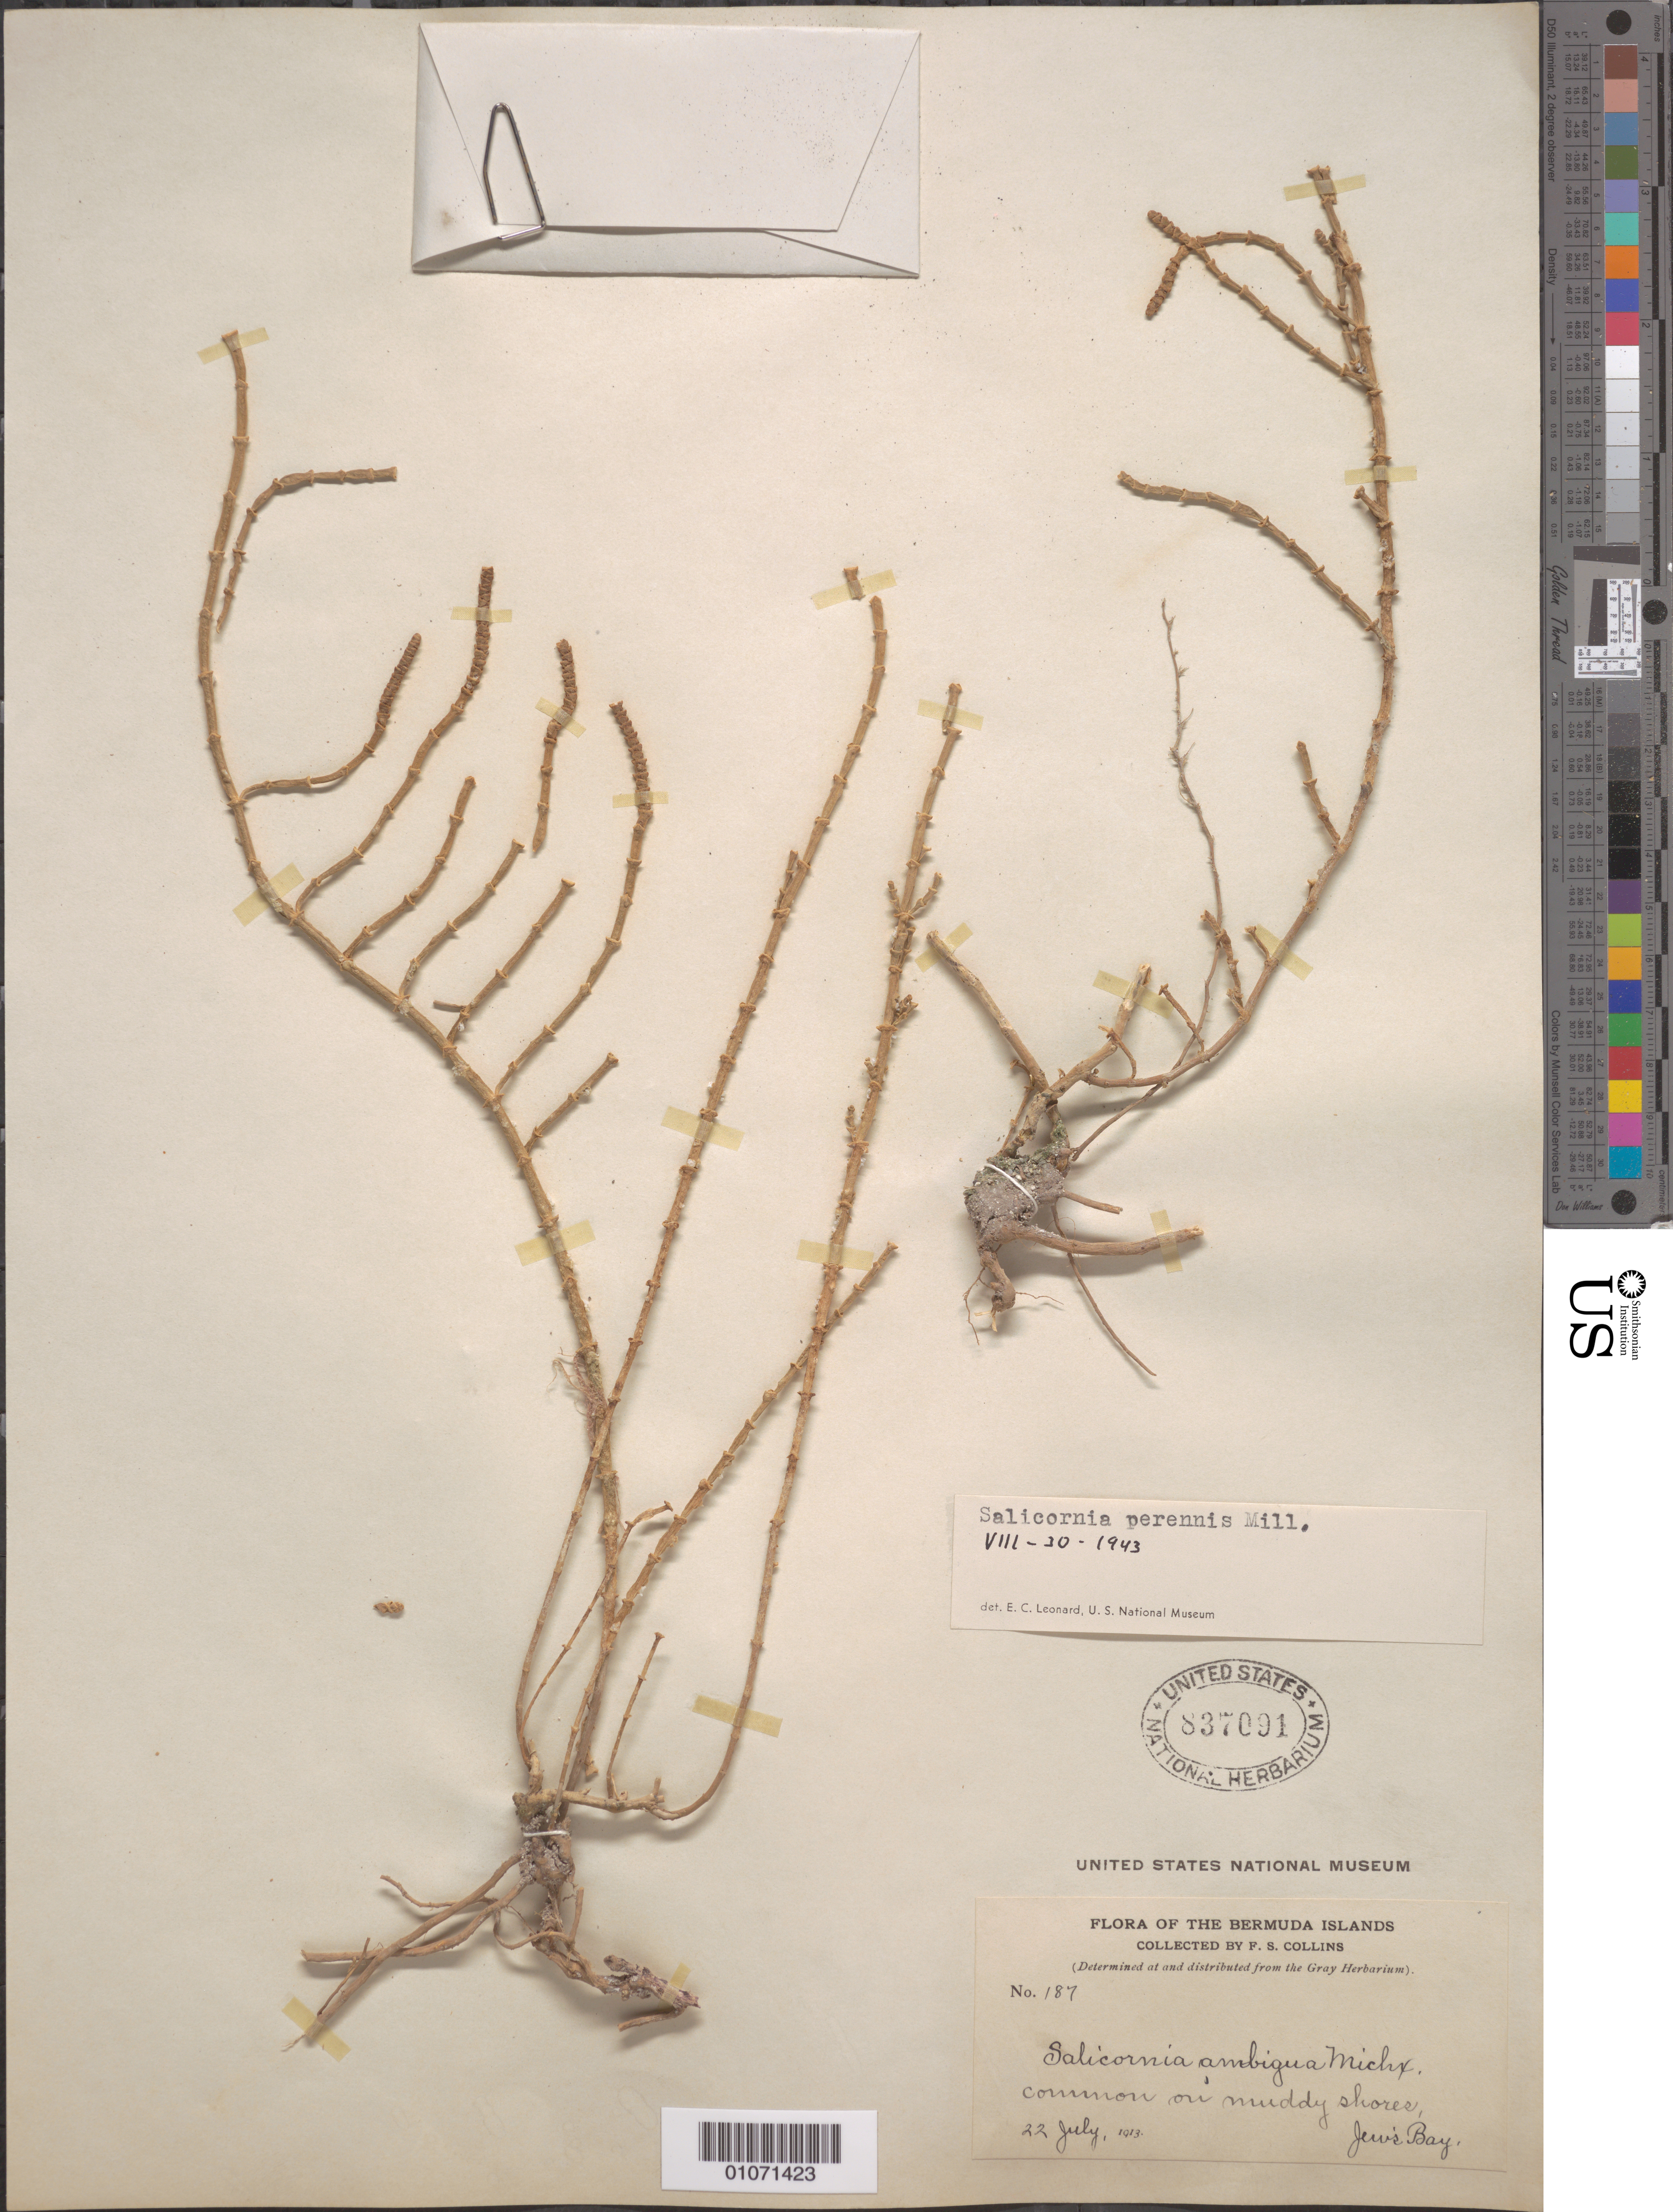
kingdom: Plantae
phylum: Tracheophyta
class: Magnoliopsida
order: Caryophyllales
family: Amaranthaceae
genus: Salicornia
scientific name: Salicornia perennis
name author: Mill.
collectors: F. Collins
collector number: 187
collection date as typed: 22 Jul 1913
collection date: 1913-07-22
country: Bermuda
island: Bermuda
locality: Jew's Bay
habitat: Common on muddy shore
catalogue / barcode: US 837091